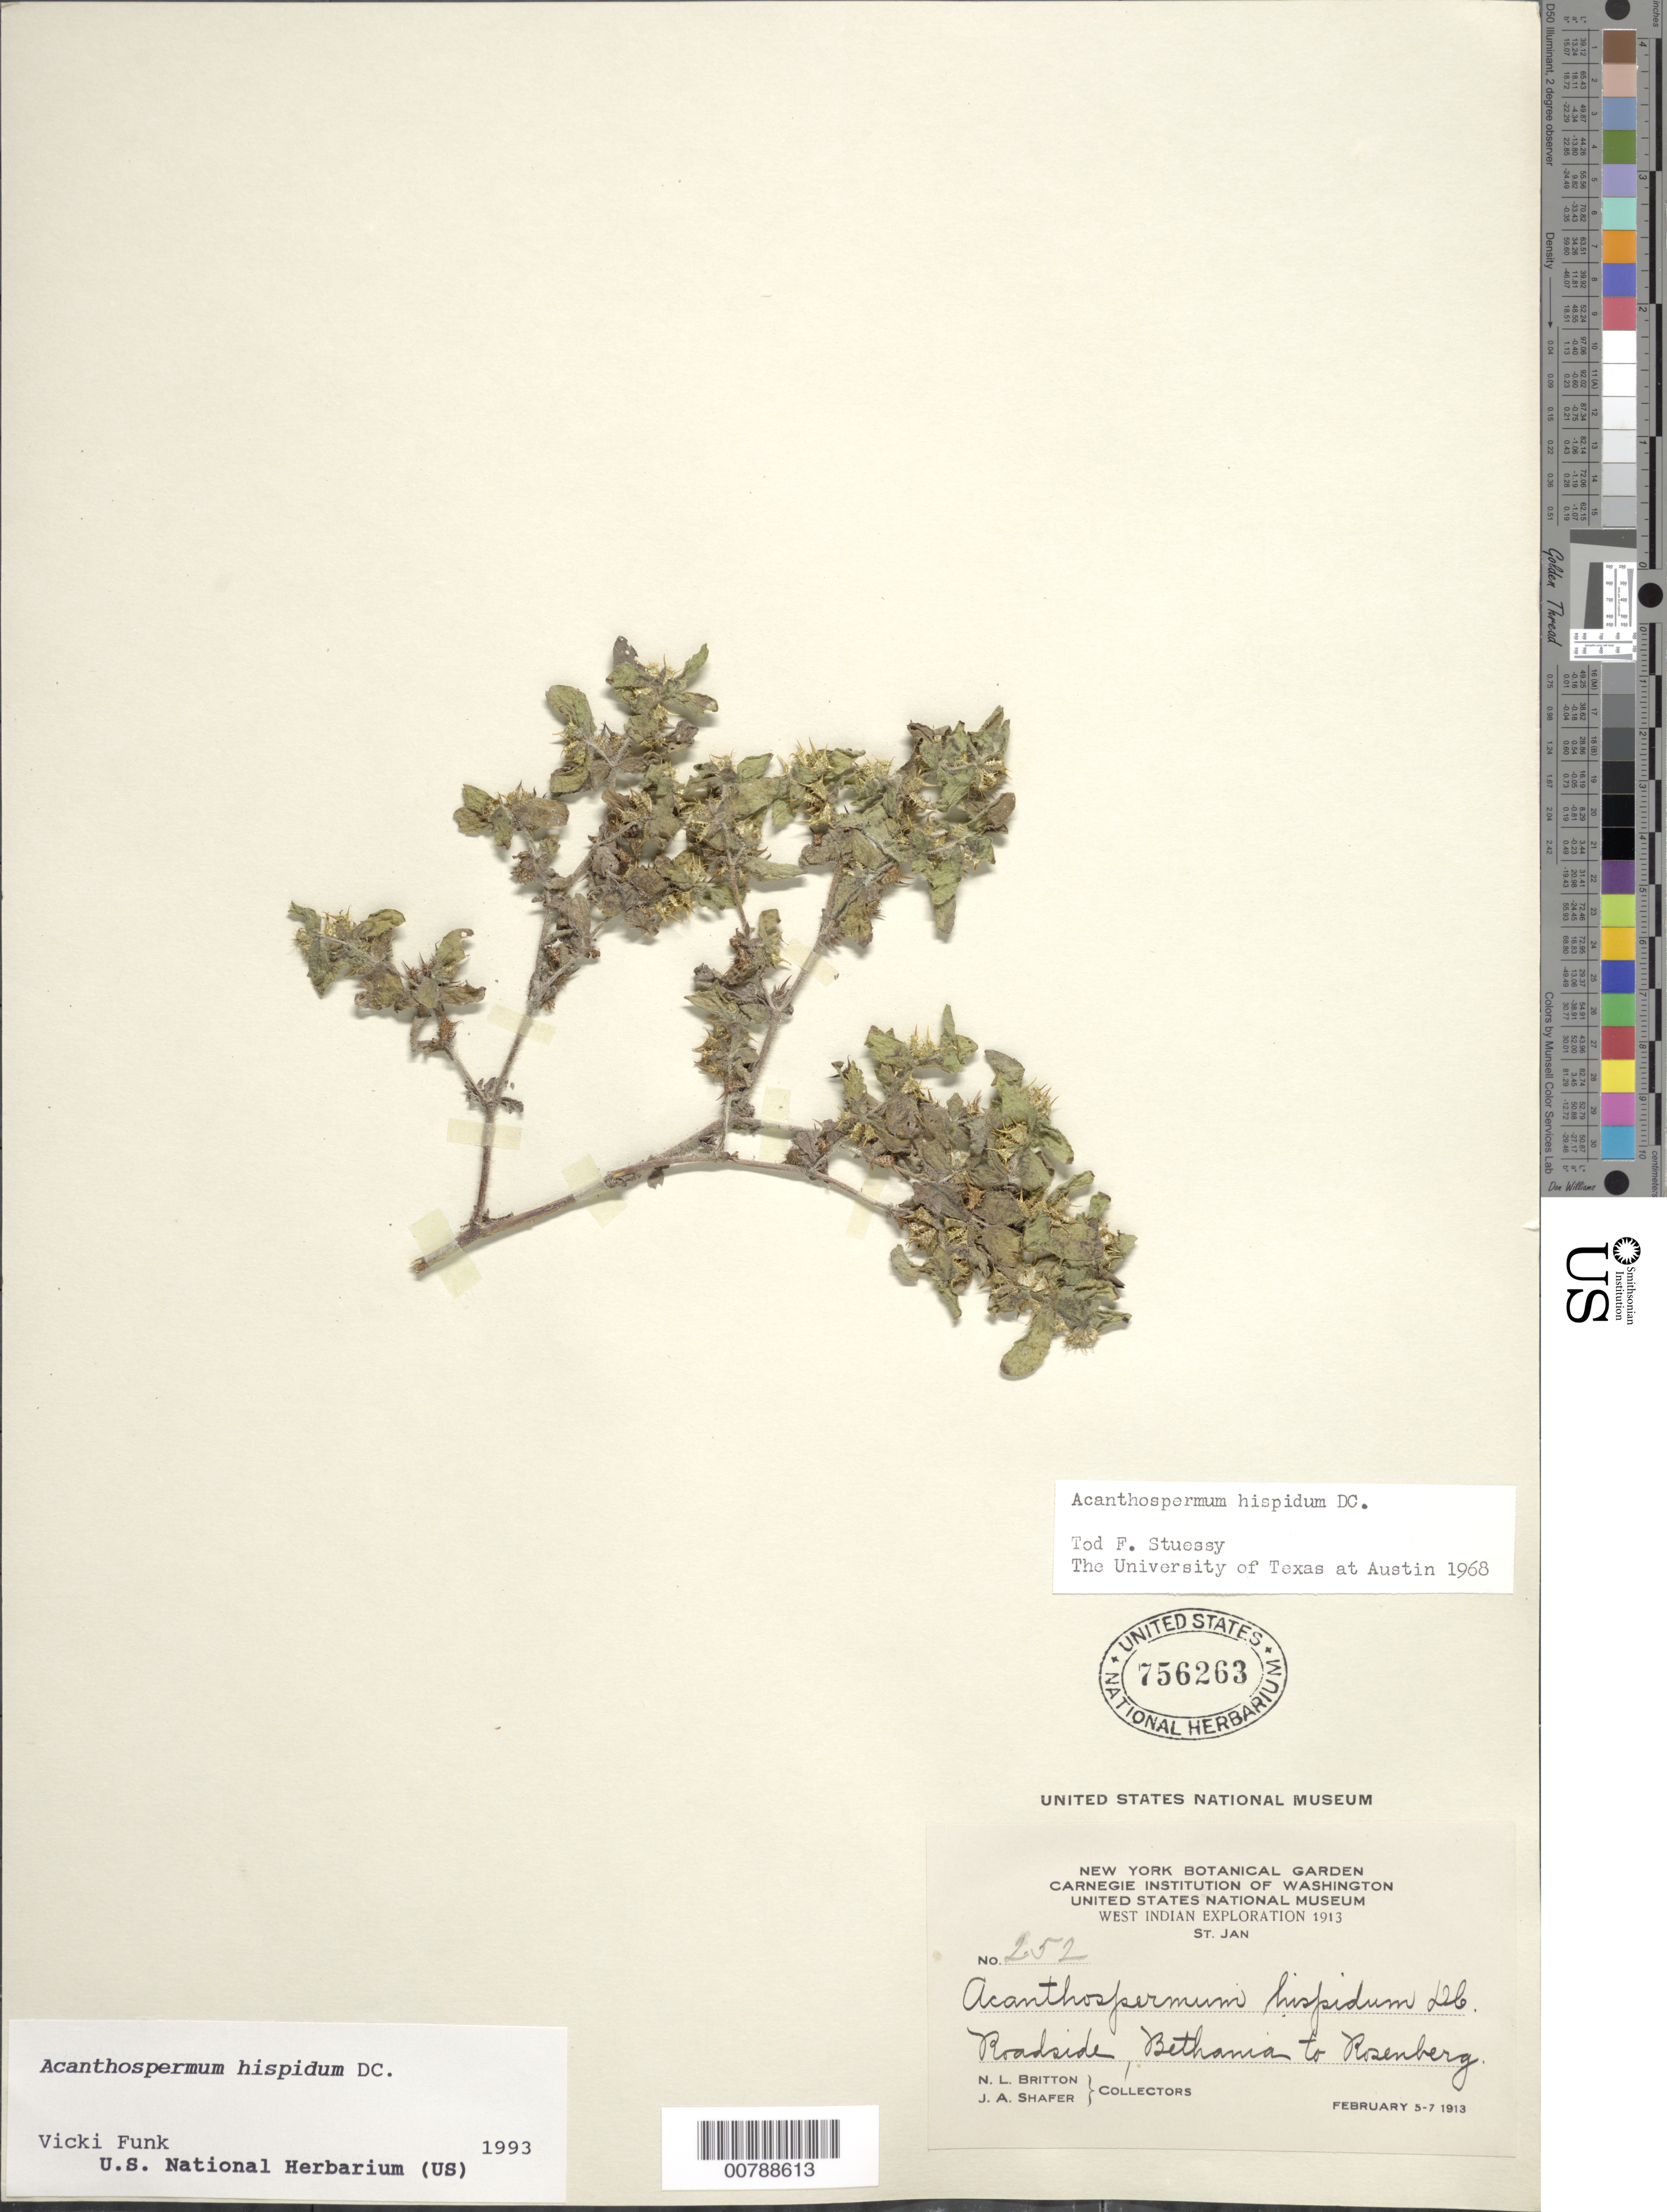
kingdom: Plantae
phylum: Tracheophyta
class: Magnoliopsida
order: Asterales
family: Asteraceae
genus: Acanthospermum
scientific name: Acanthospermum hispidum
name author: DC.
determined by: Funk, Vicki A., (BOT), Smithsonian Institution - National Museum of Natural History (UNITED STATES)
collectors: N. Britton & J. A. Shafer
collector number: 252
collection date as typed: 05 Feb 1913 to 07 Feb 1913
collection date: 1913-02-05/1913-02-07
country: U.S. Virgin Islands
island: St. John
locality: Roadside, Bethania to Rosenberg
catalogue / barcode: US 756263